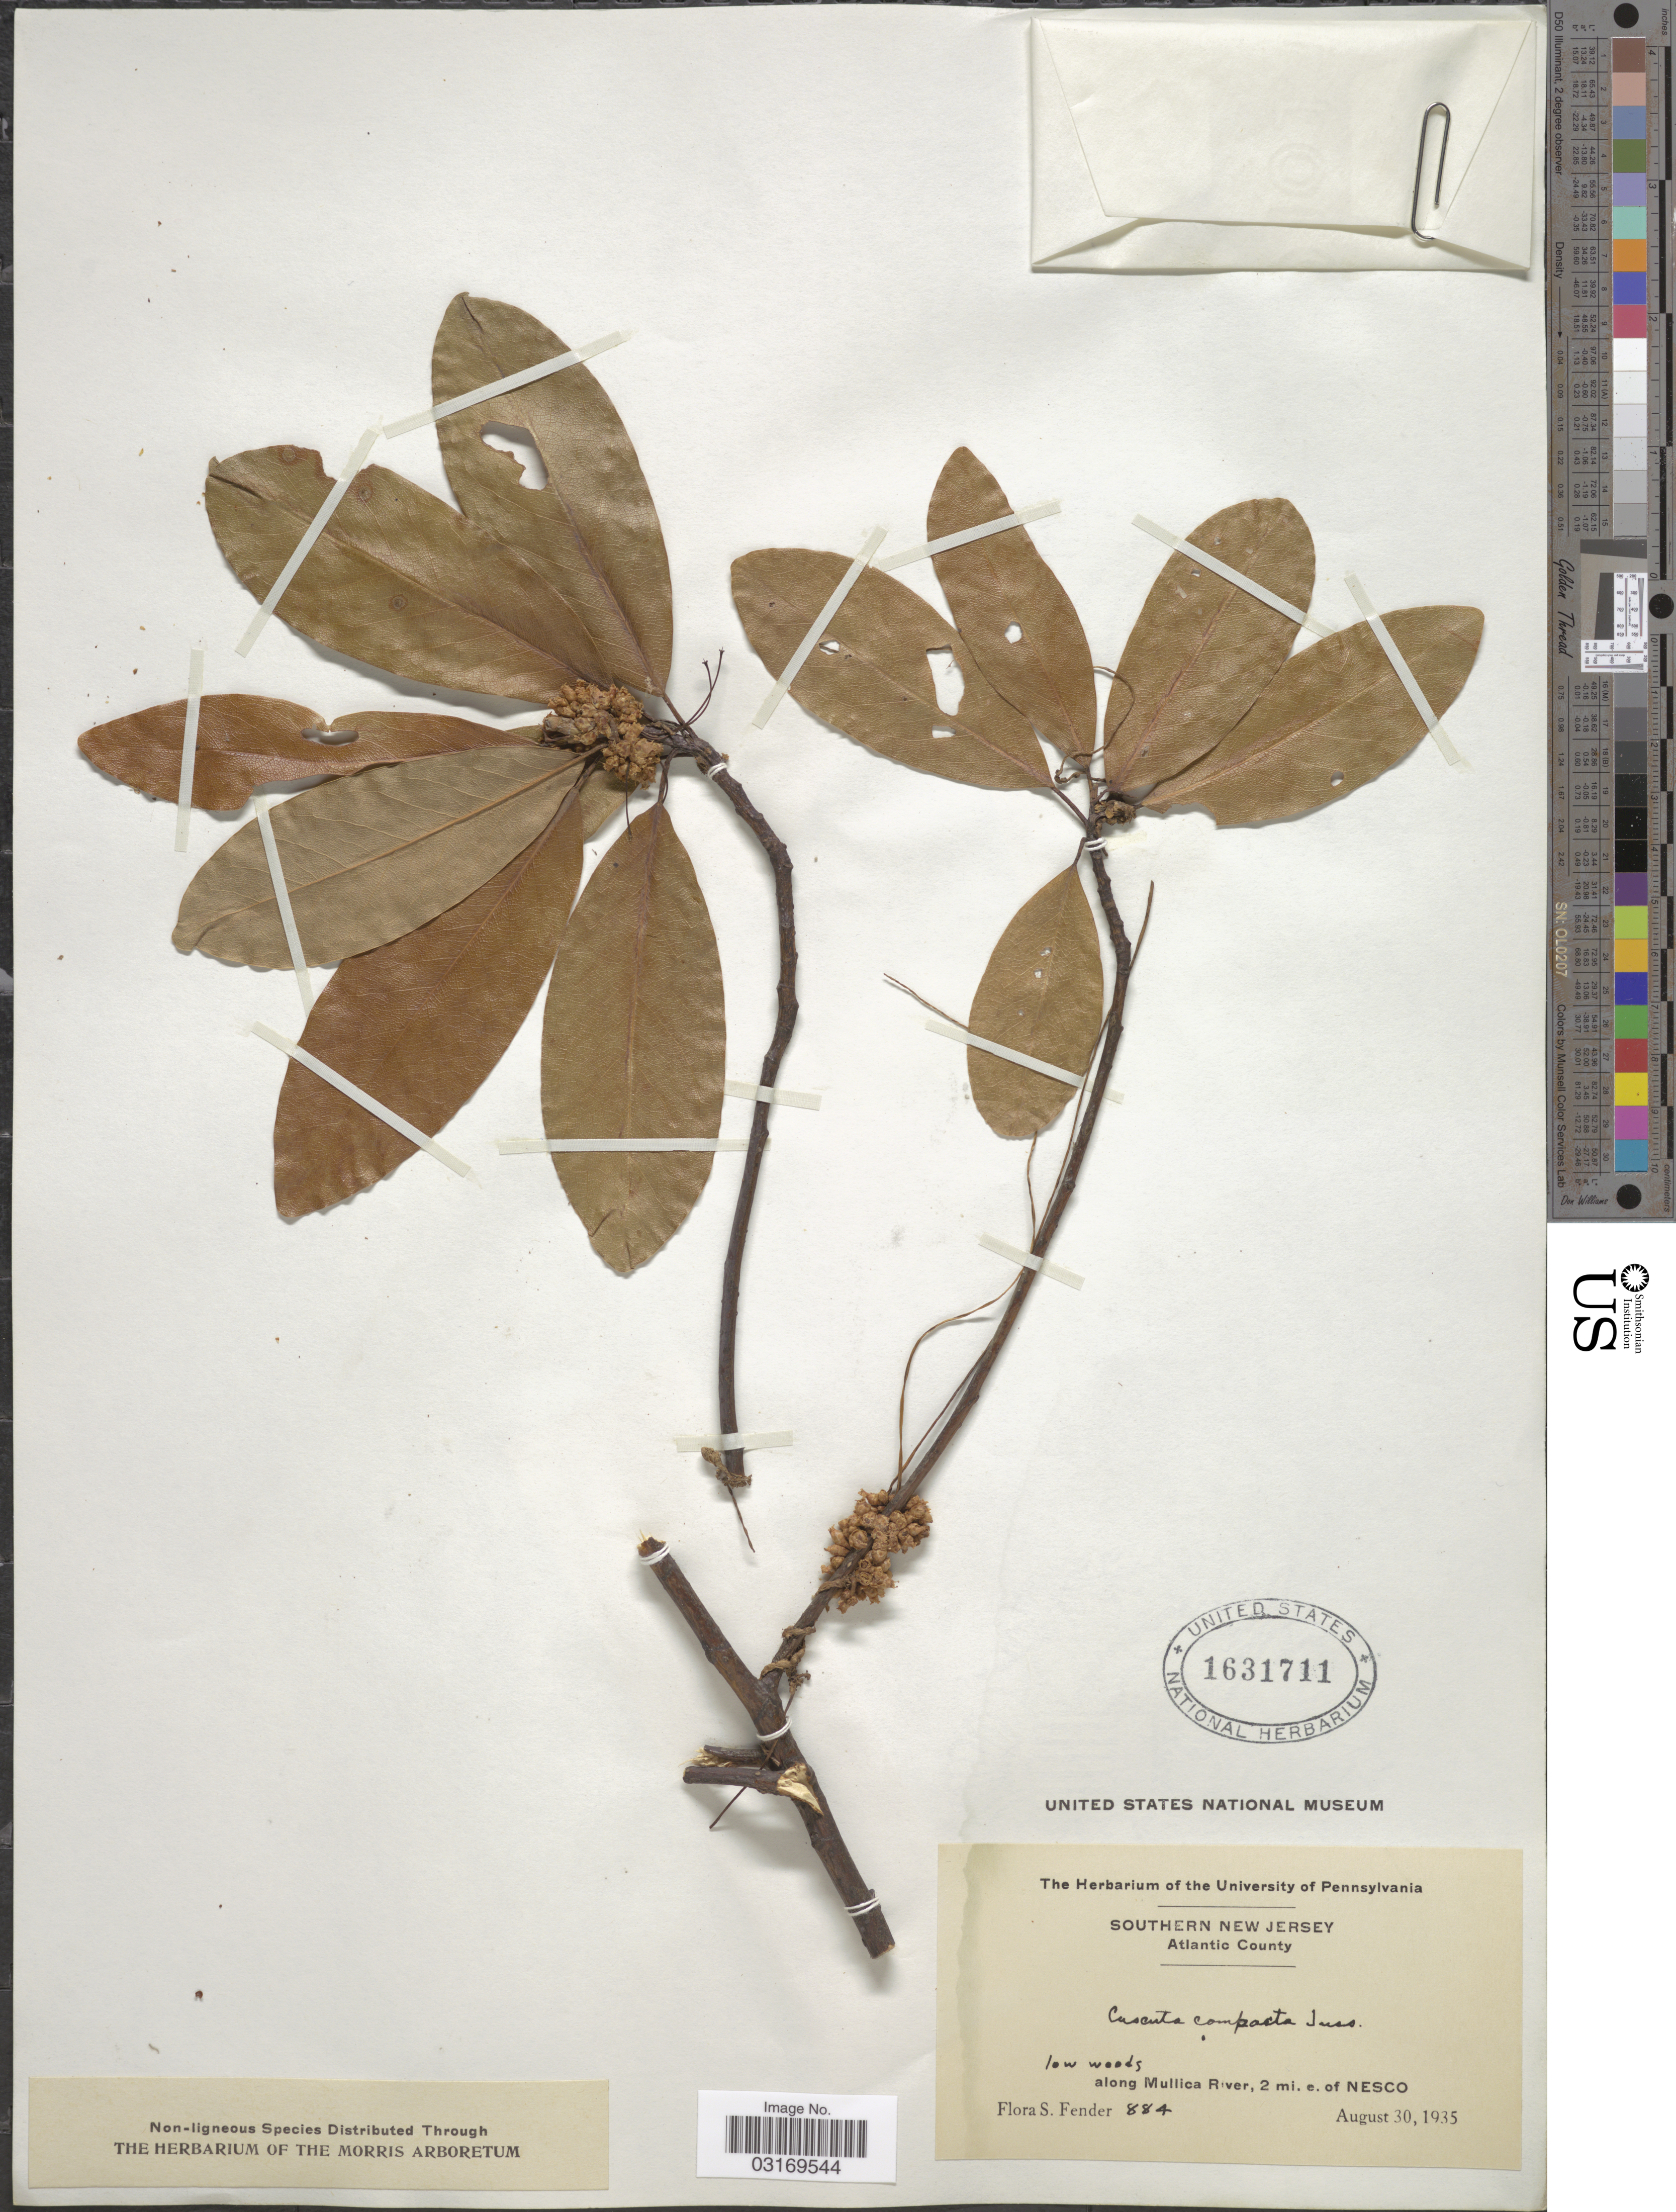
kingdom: Plantae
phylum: Tracheophyta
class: Magnoliopsida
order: Solanales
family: Convolvulaceae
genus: Cuscuta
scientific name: Cuscuta compacta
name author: Juss. ex Choisy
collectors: F. Fender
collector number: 884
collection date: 1935-08-30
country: United States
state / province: New Jersey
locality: Southern New Jersey. Atlantic County. Low woods along Mullica River, 2 mi. e. of Nesco.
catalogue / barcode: US 1631711